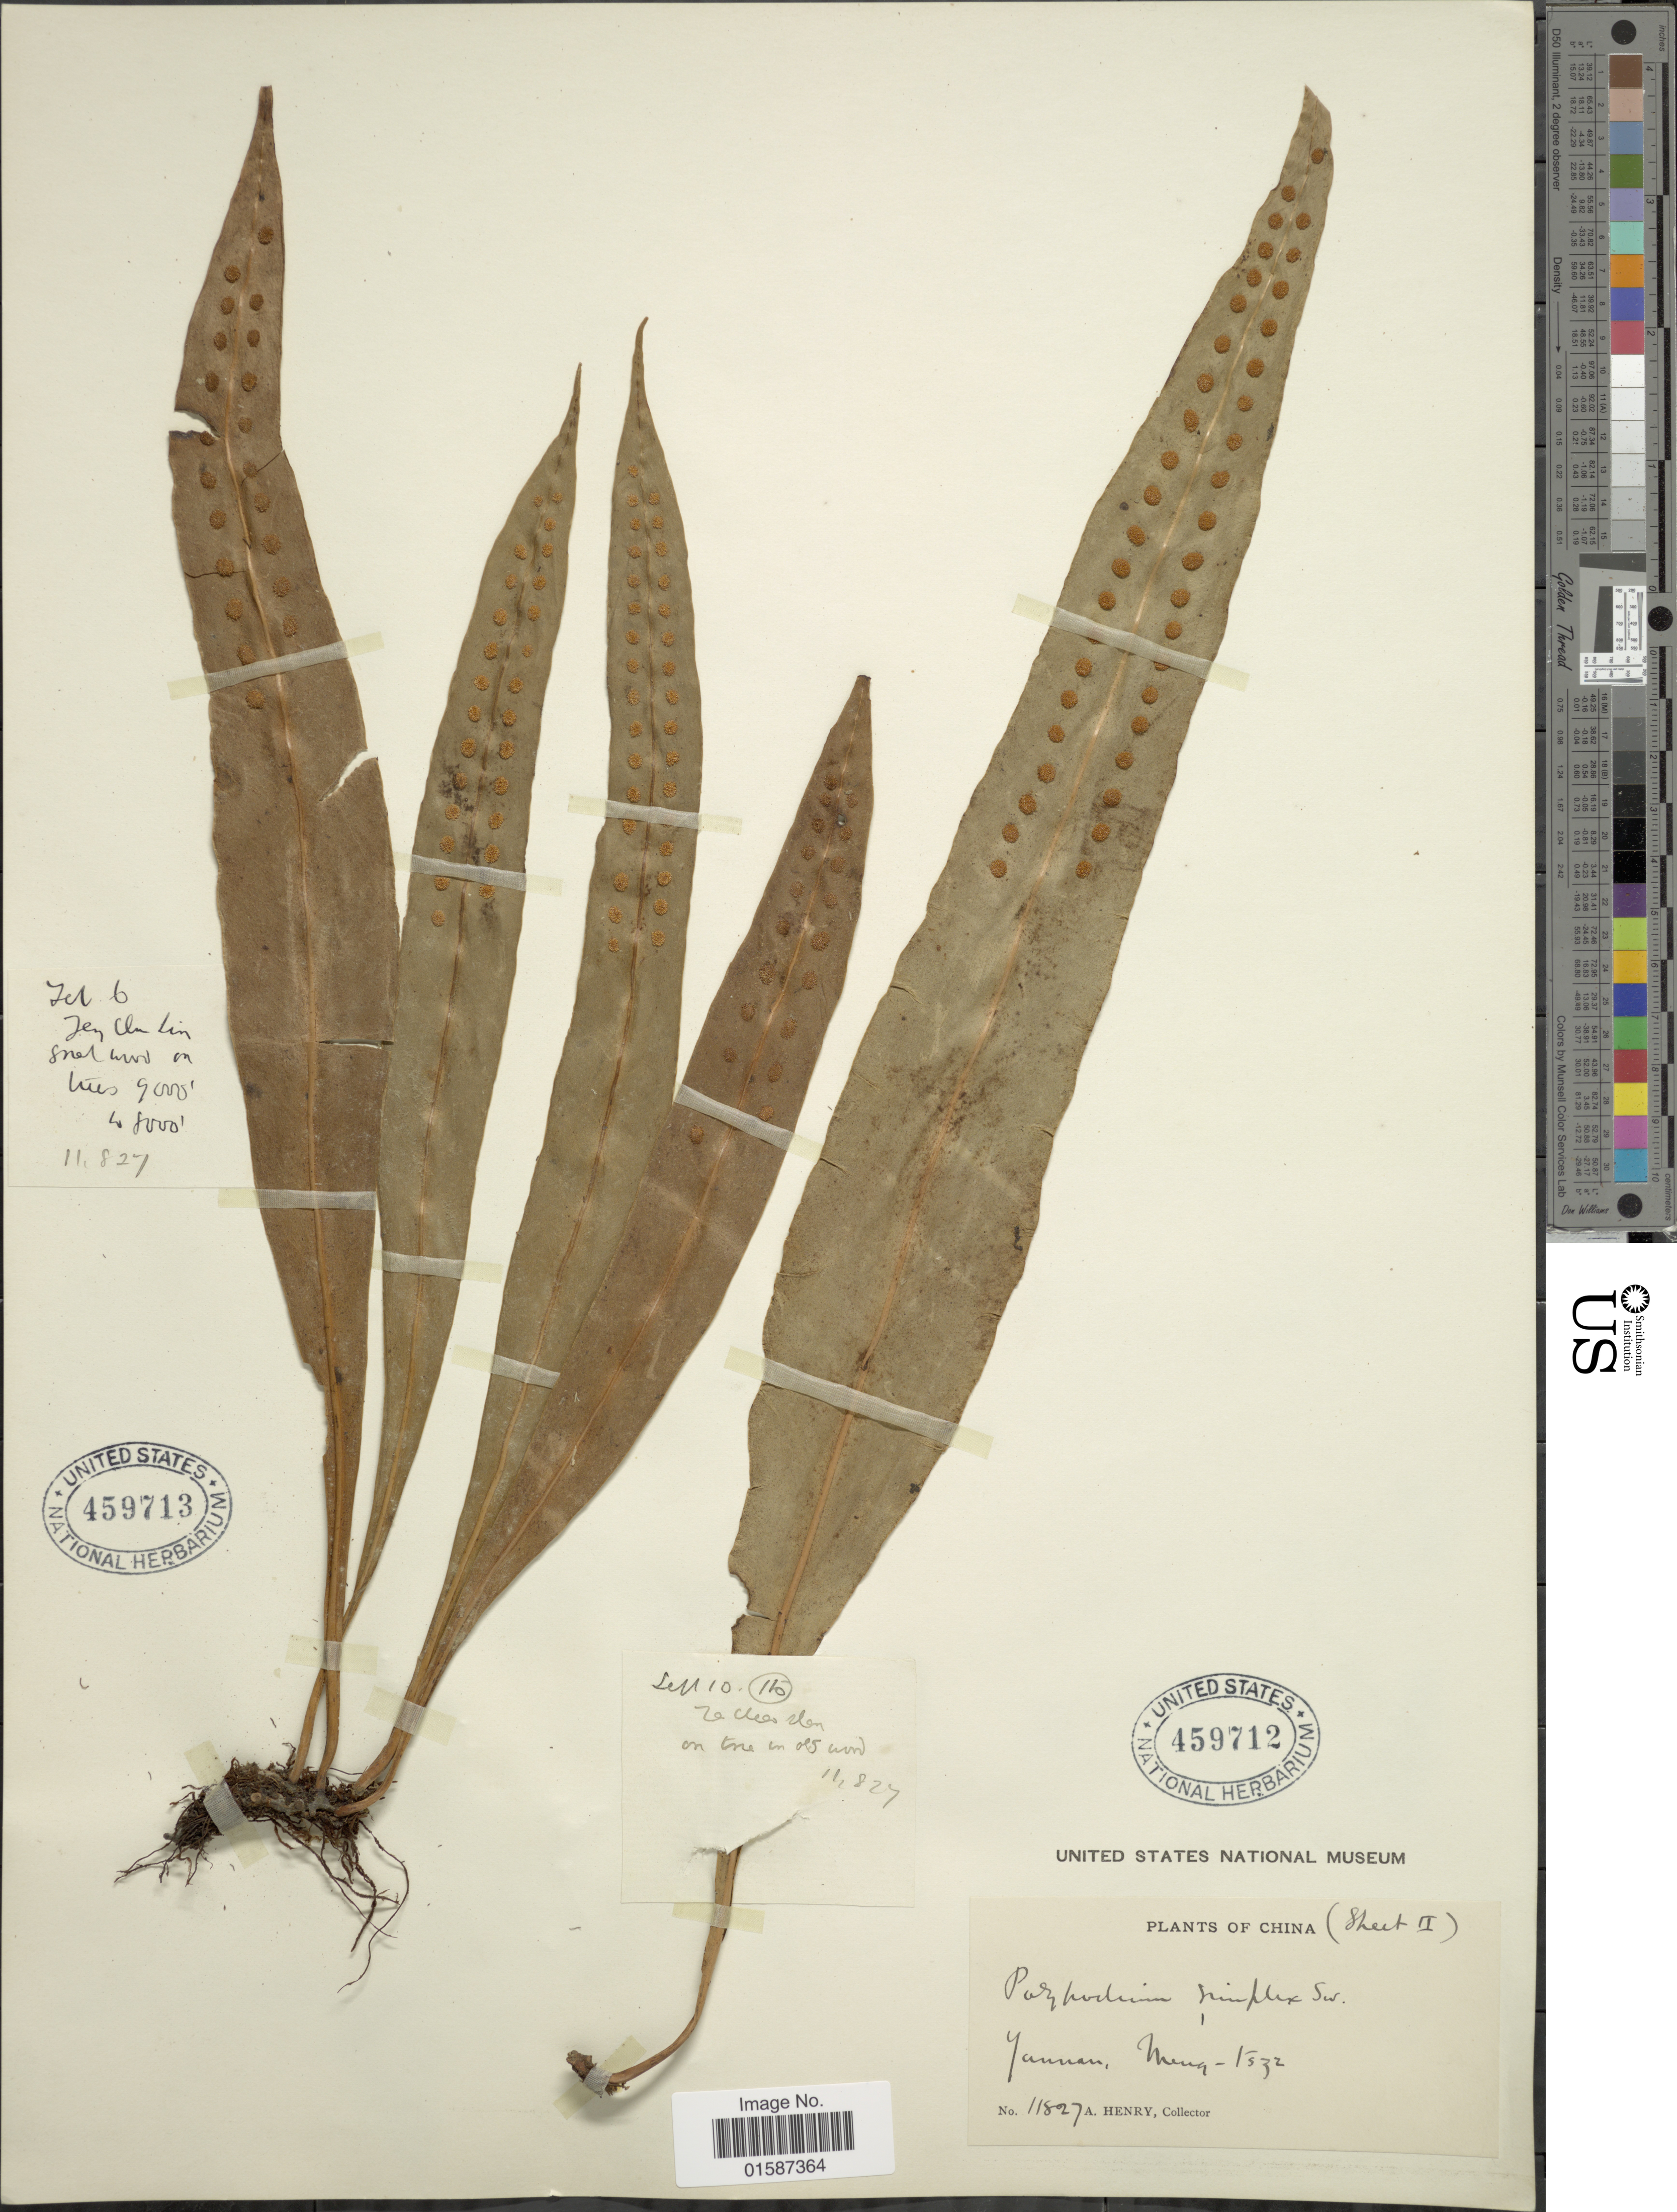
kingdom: Plantae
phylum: Tracheophyta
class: Polypodiopsida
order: Polypodiales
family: Polypodiaceae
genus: Neolepisorus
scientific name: Neolepisorus fortunei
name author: (T. Moore) Li S. Wang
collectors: A. Henry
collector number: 11827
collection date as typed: Transcribed d/m/y: /9/10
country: China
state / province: Yunnan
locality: Yunnan, Meng-tze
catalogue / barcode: US 459712